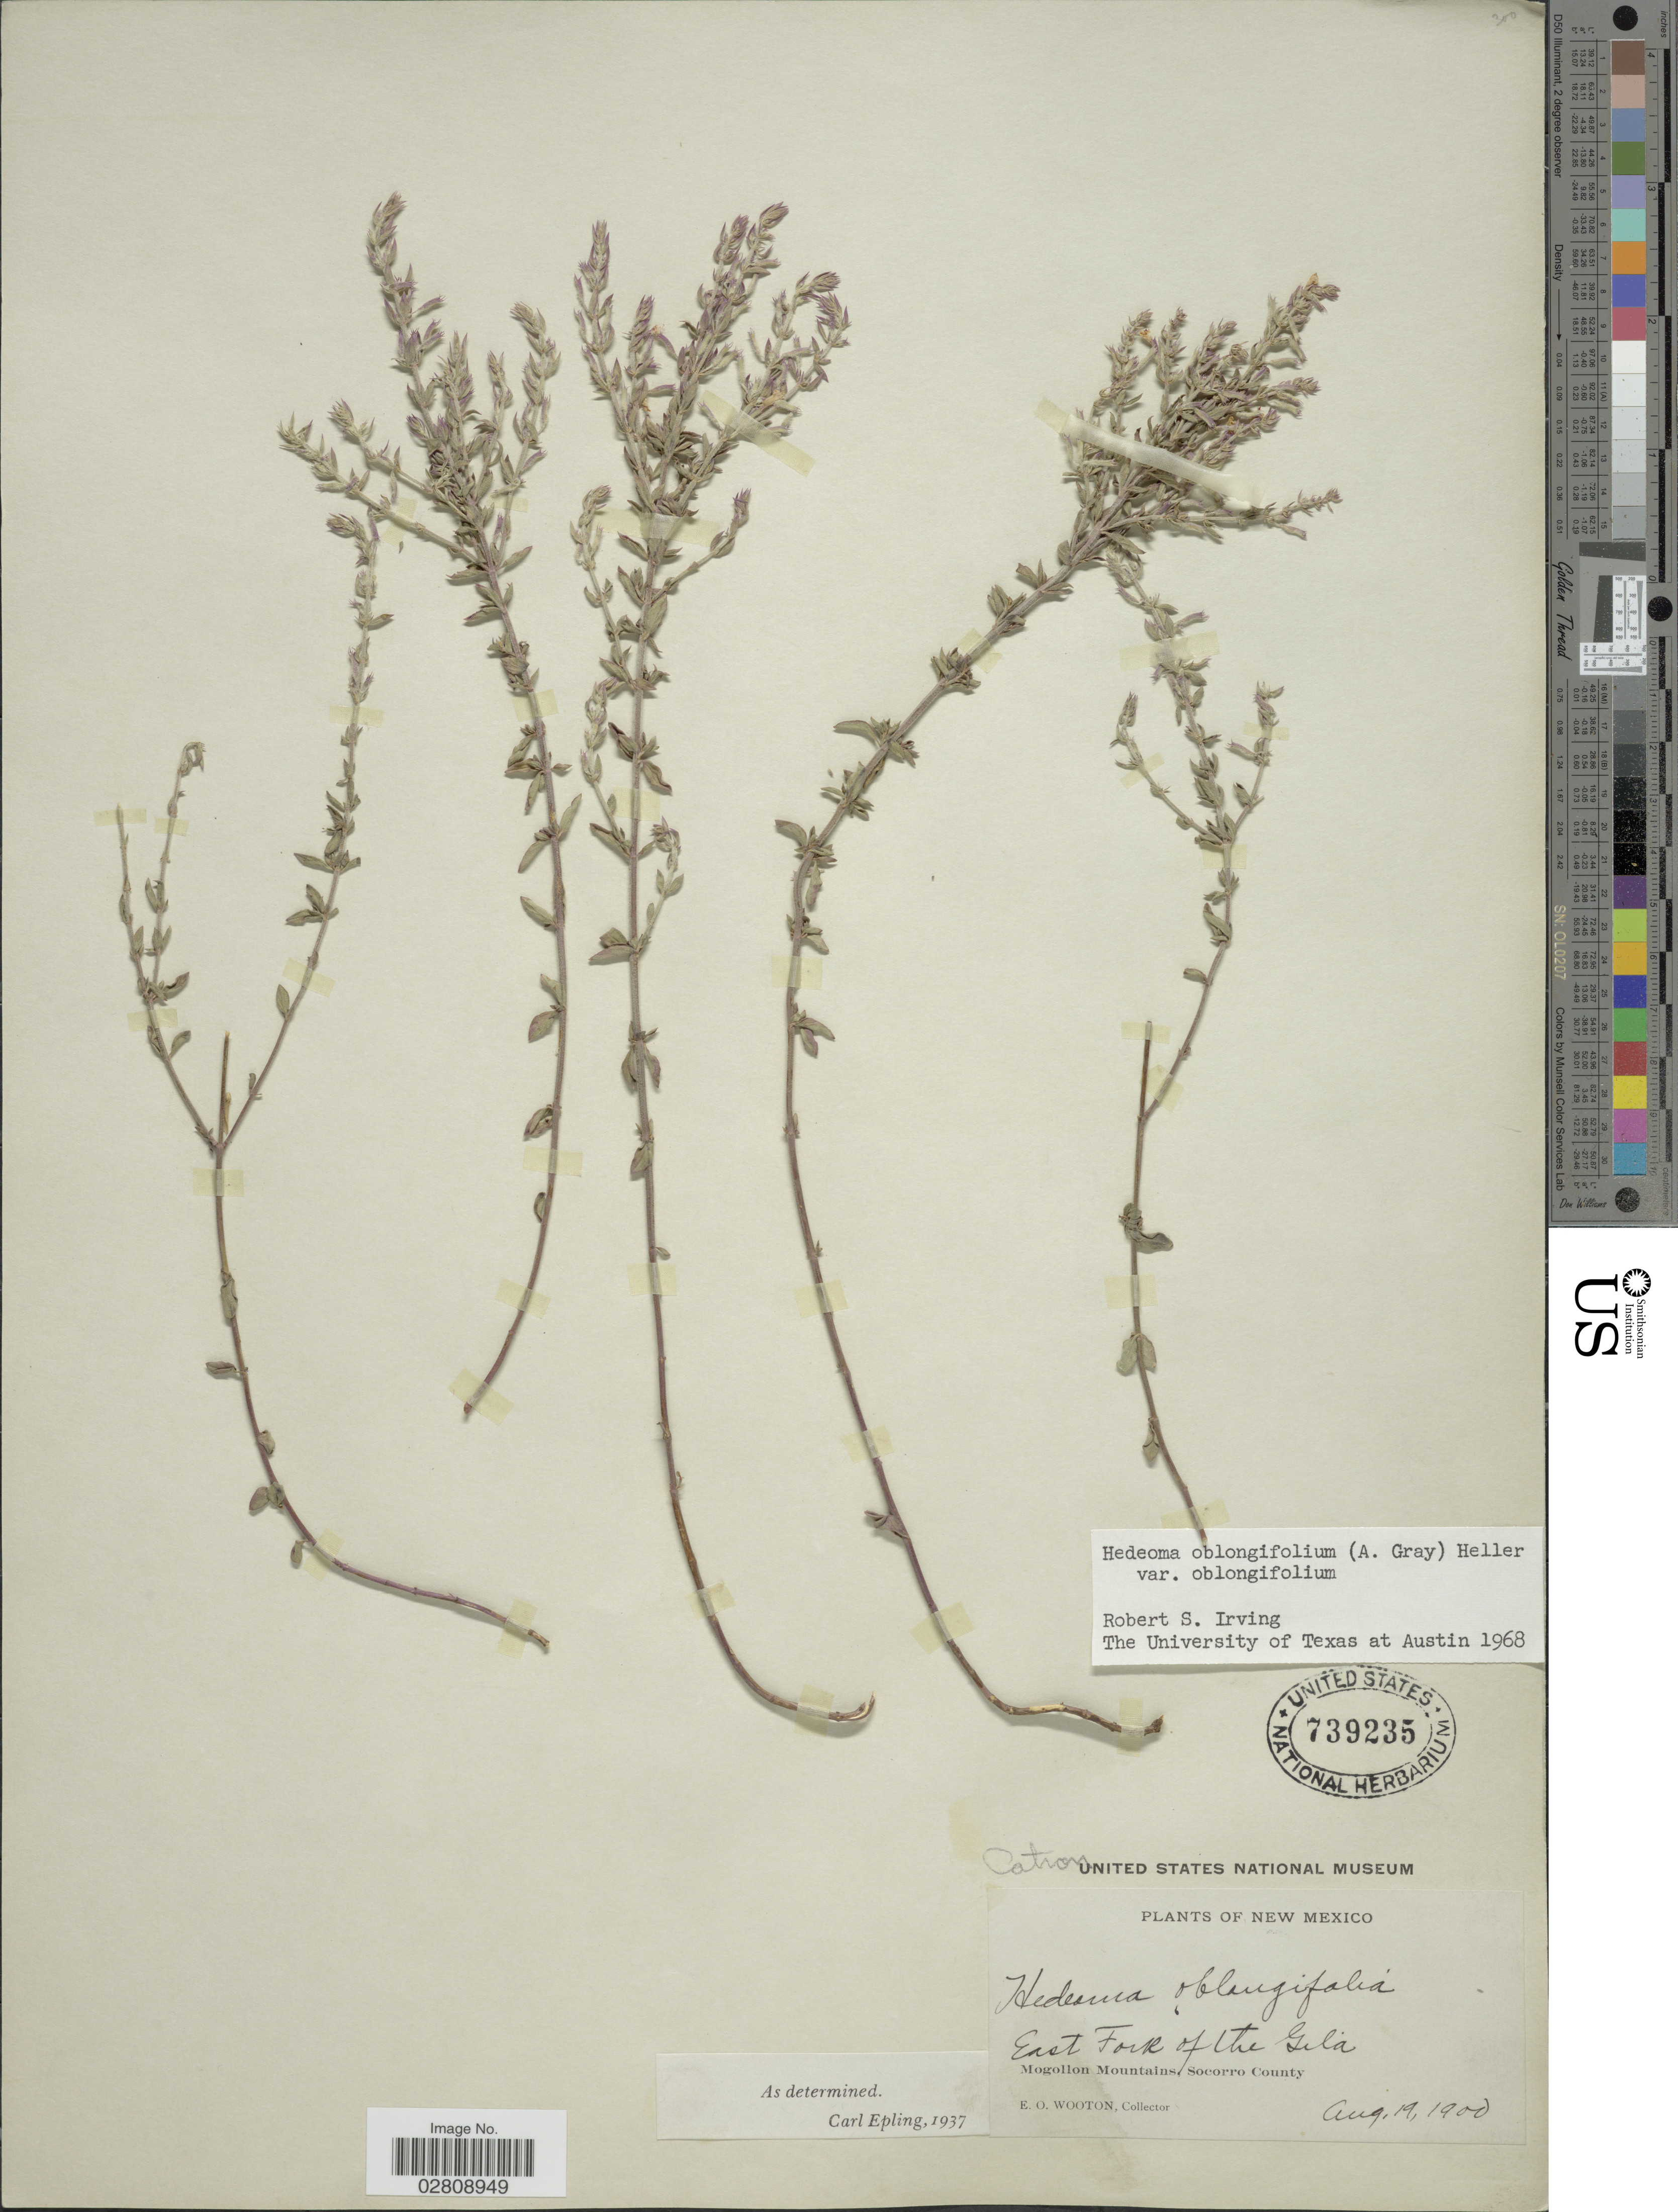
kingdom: Plantae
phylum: Tracheophyta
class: Magnoliopsida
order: Lamiales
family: Lamiaceae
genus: Hedeoma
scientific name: Hedeoma oblongifolia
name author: (A. Gray) A. Heller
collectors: E. O. Wooton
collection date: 1900-08-19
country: United States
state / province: New Mexico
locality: East Four of the Gila. Mogollon Mountains, Socorro County. Catron.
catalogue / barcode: US 739235